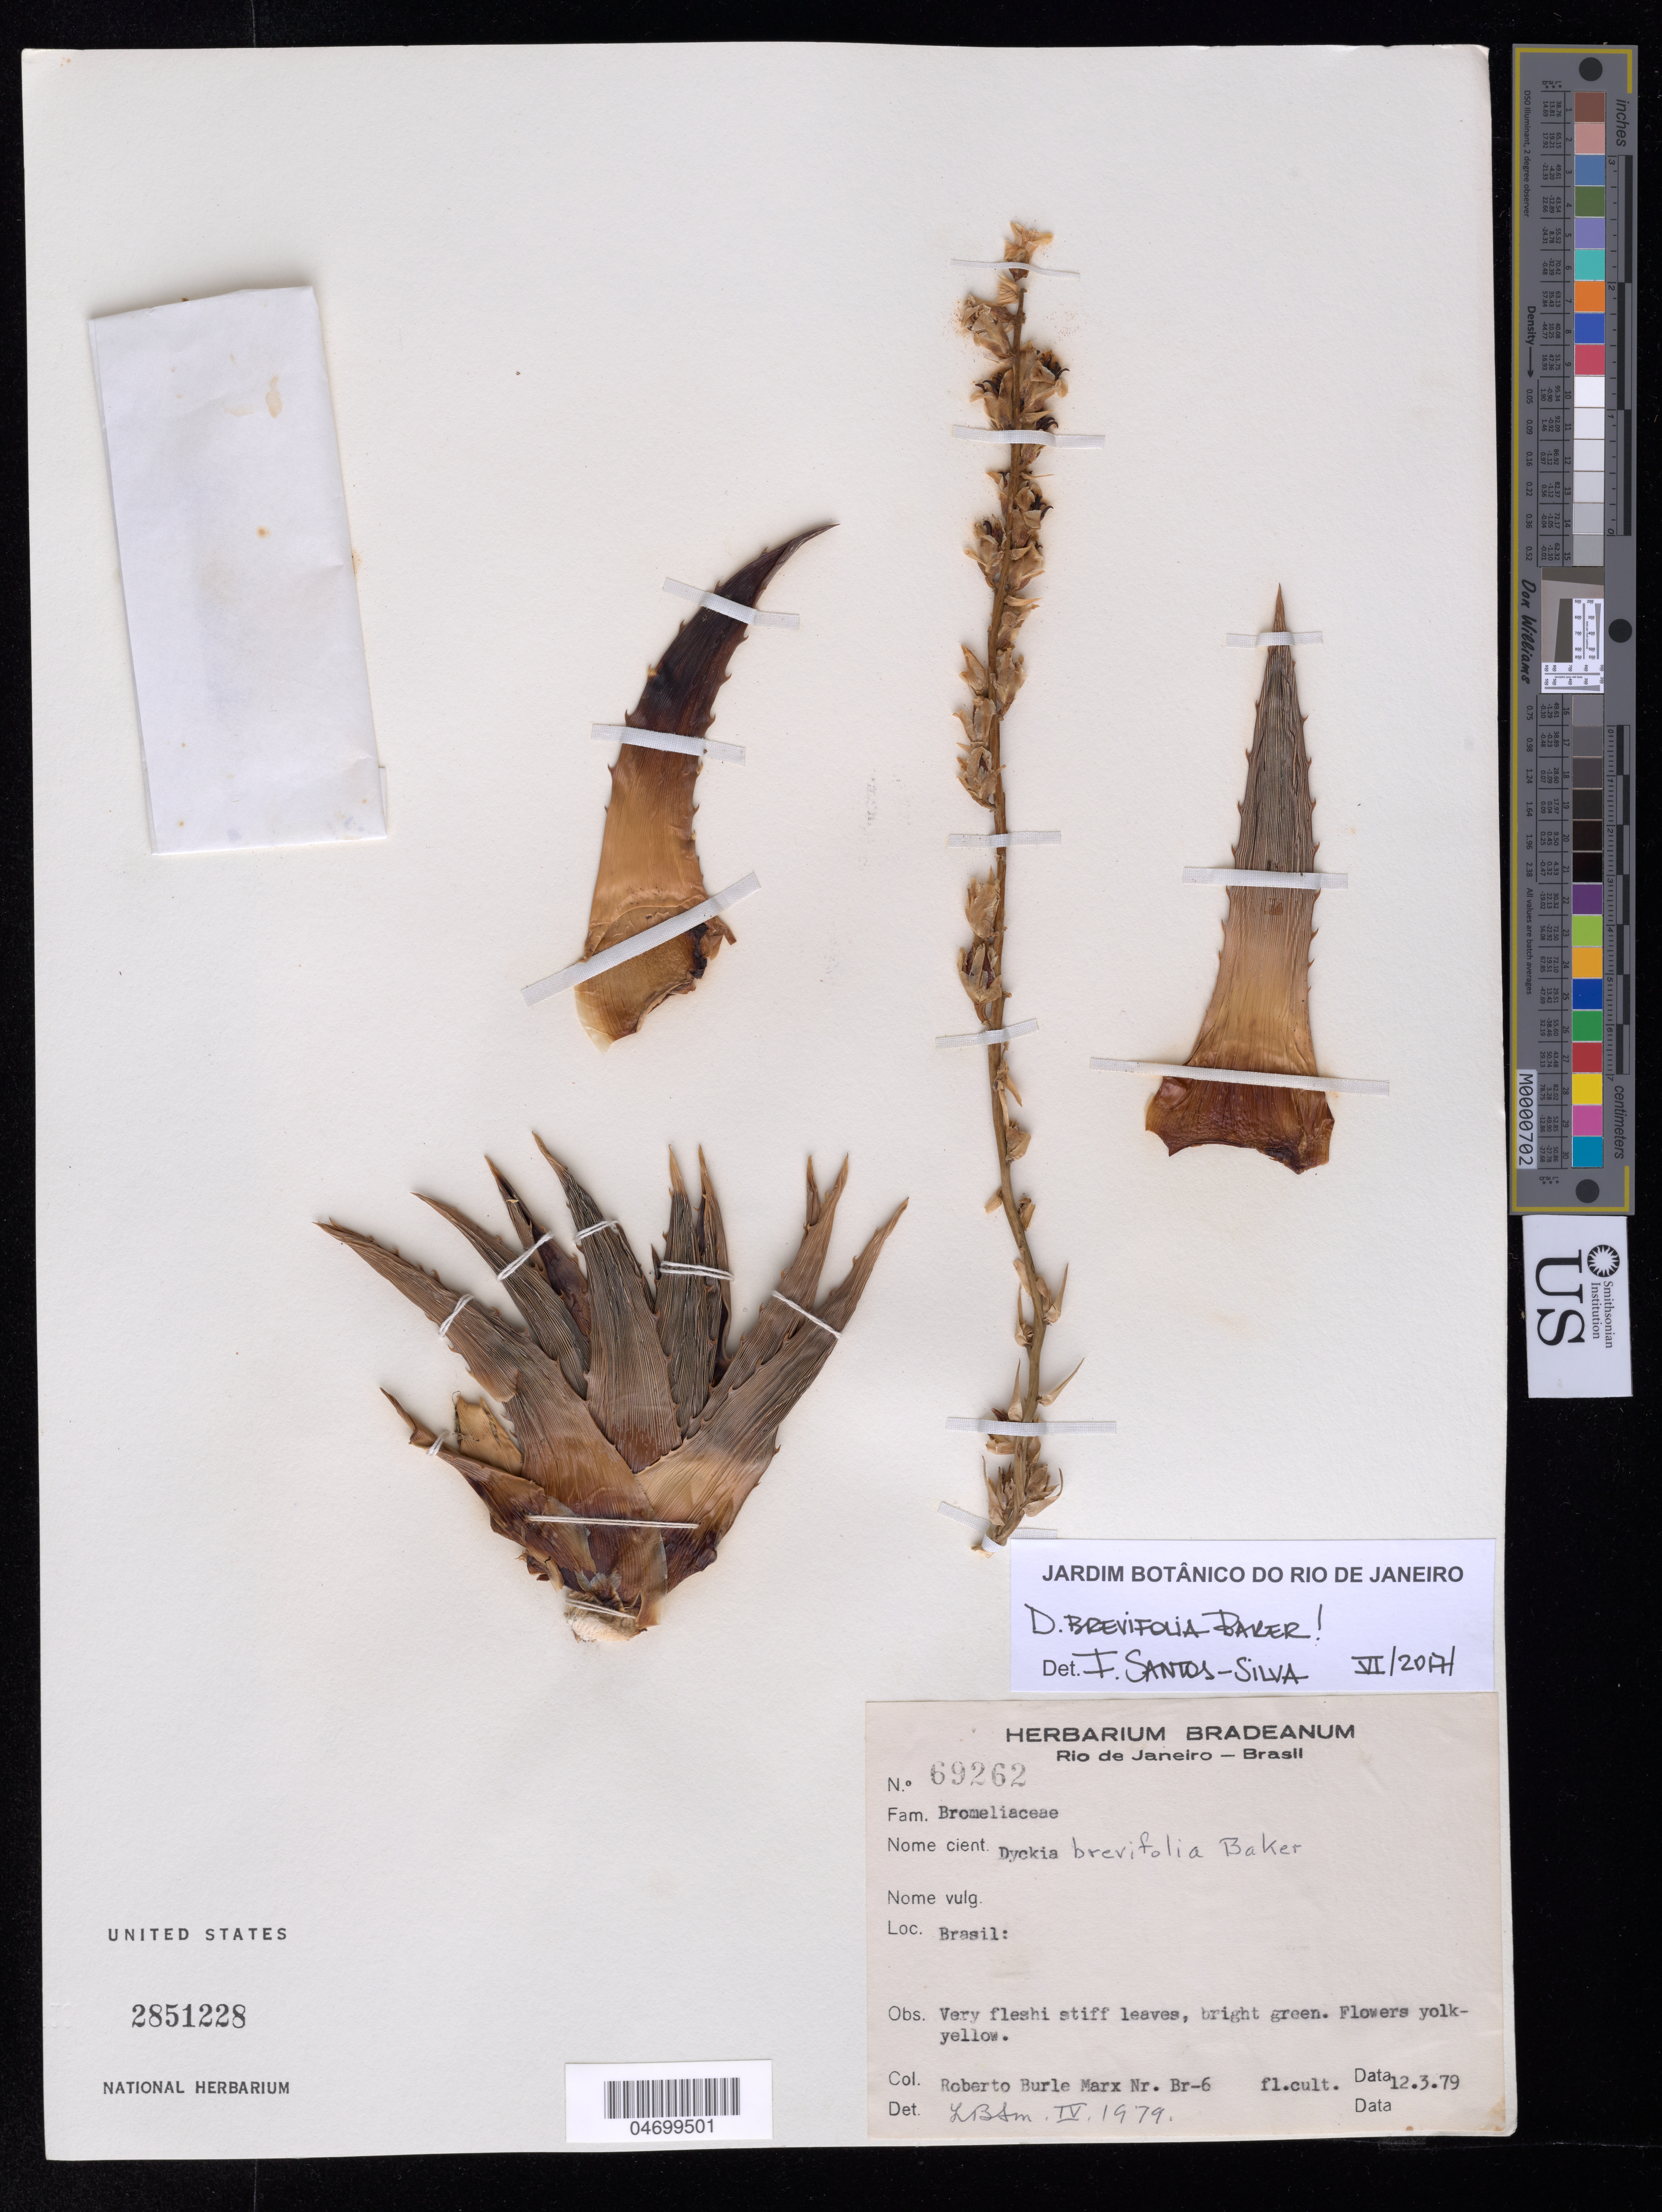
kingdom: Plantae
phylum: Tracheophyta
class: Liliopsida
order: Poales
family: Bromeliaceae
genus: Dyckia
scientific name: Dyckia brevifolia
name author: Baker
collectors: R. Burle-Marx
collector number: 6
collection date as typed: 24 Jun 78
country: Brazil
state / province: Rio de Janeiro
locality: Brasil.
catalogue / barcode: US 2851228